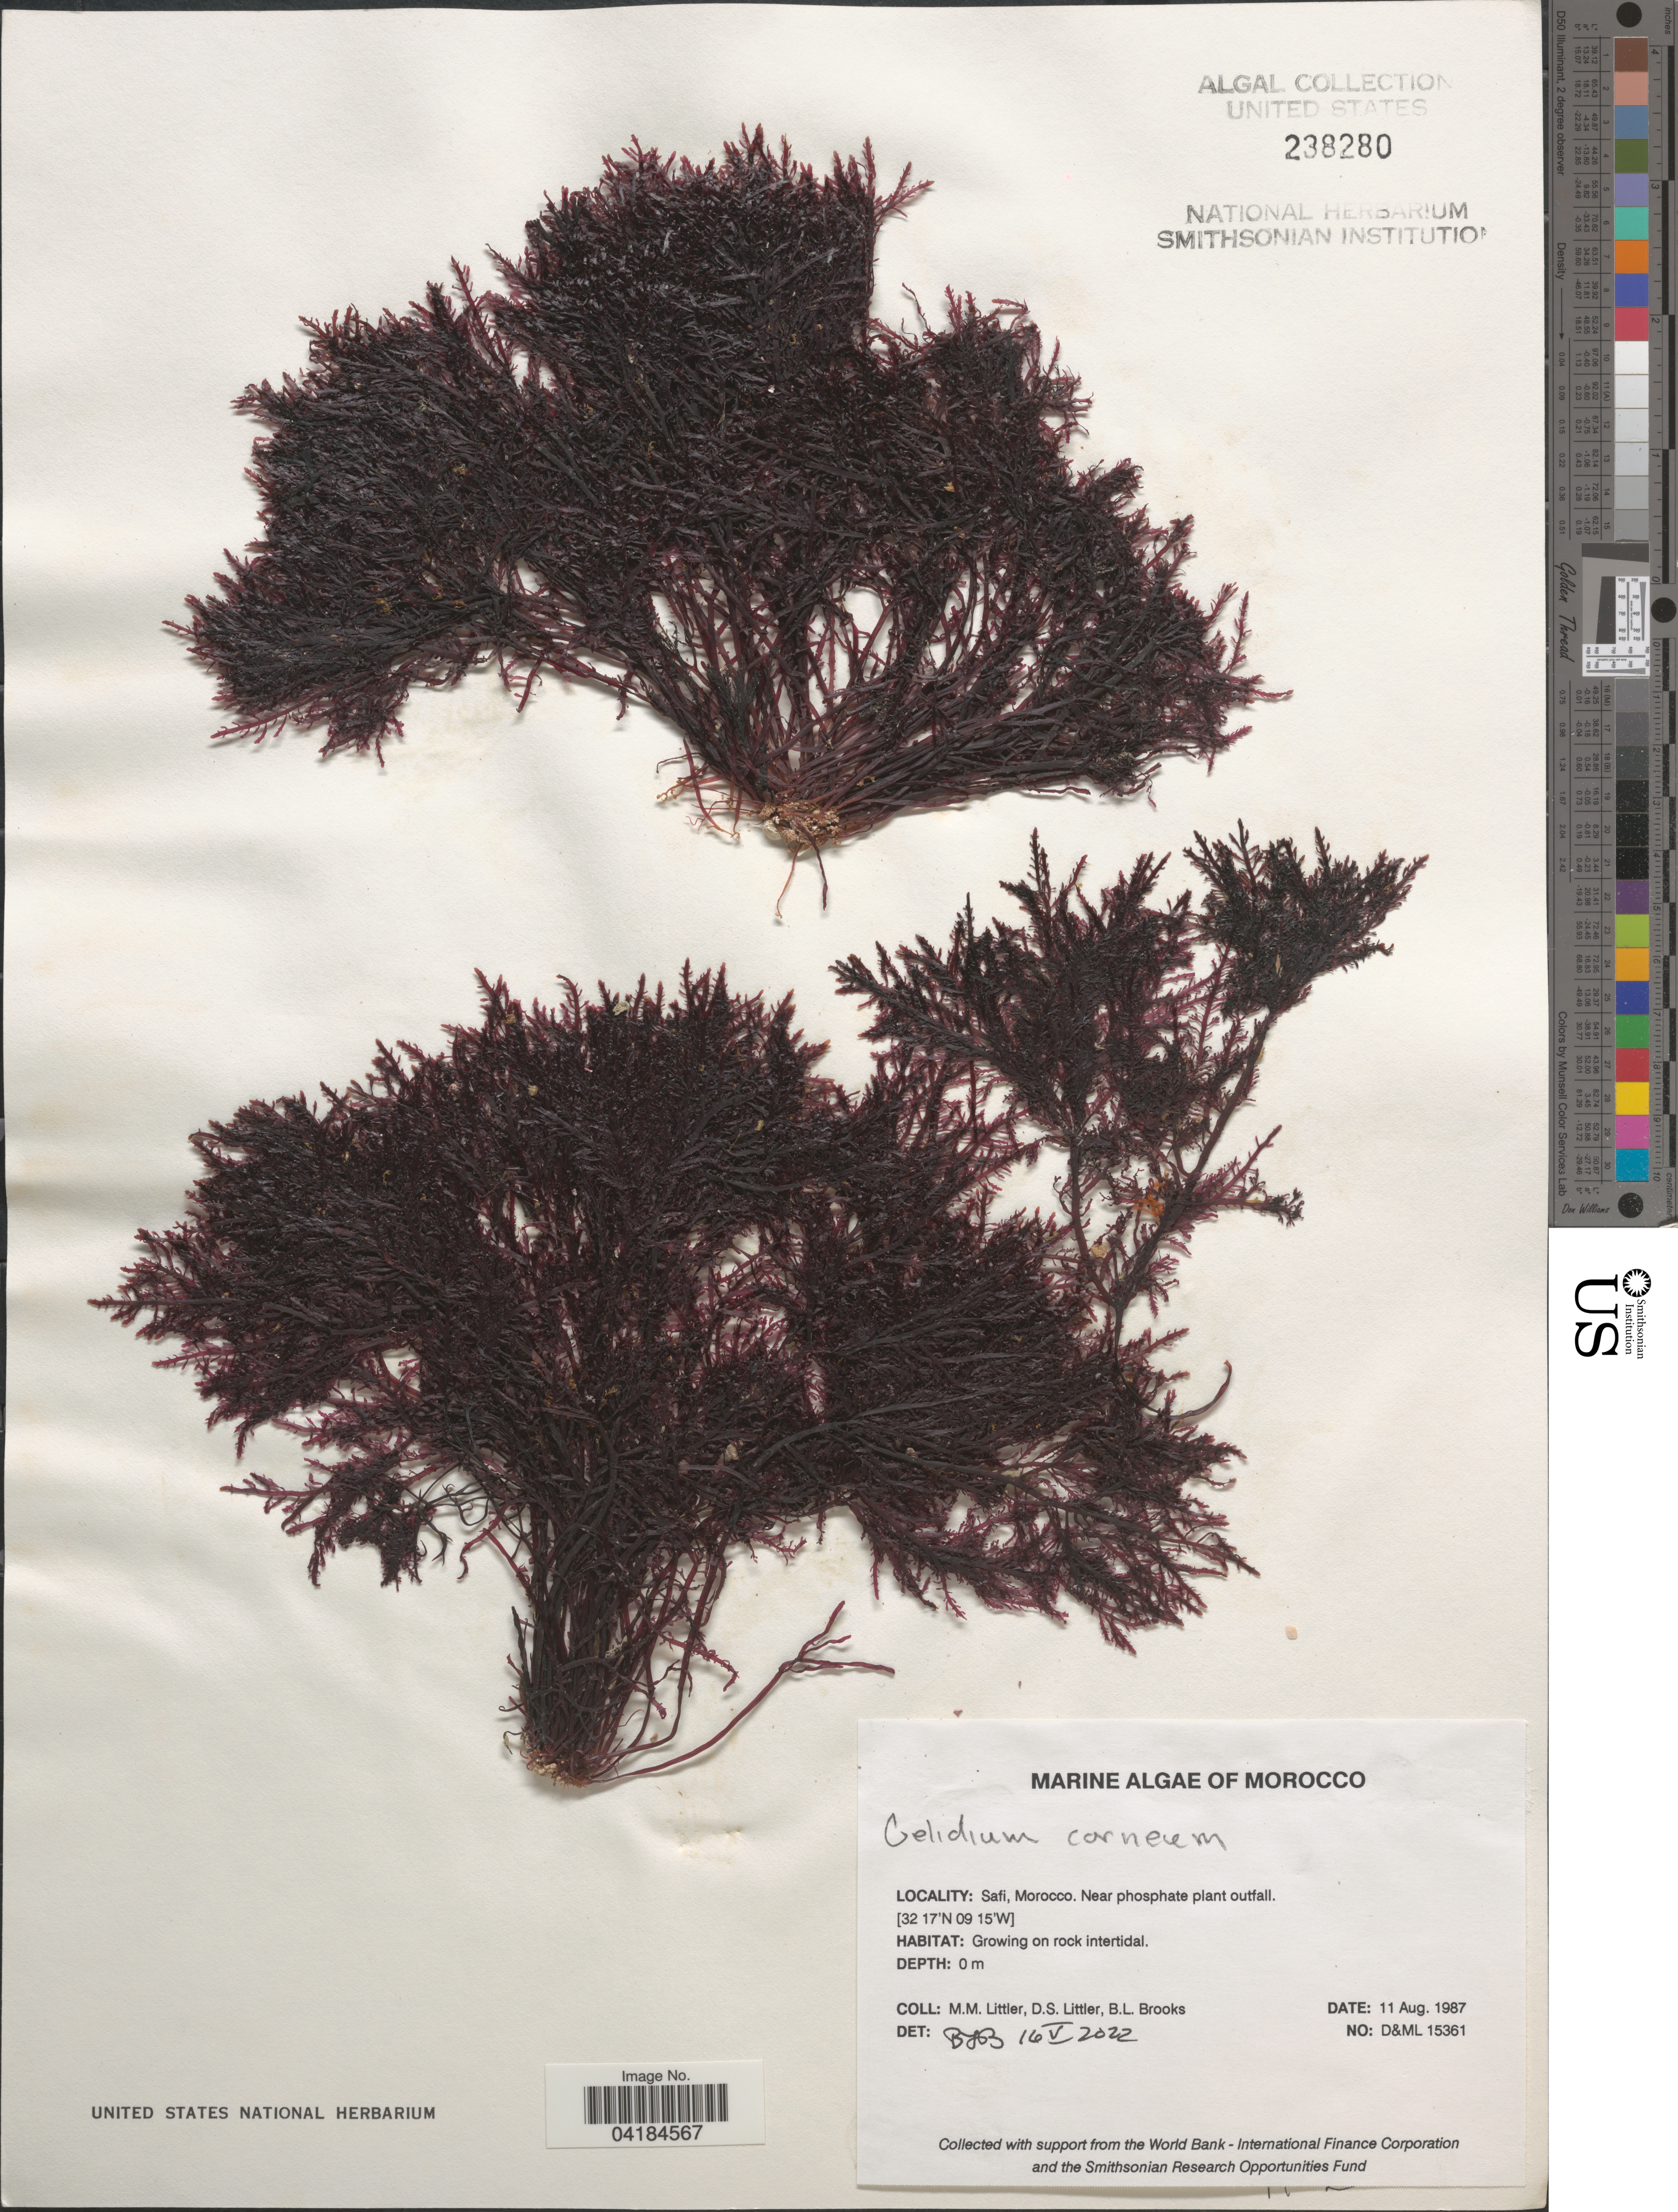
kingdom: Plantae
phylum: Rhodophyta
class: Florideophyceae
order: Gelidiales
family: Gelidiaceae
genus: Gelidium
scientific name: Gelidium corneum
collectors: D. S. Littler & B. Brooks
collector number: D&ML15361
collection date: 1987-08-11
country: Morocco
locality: Safi. Near phosphate plant outfall.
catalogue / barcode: US 238280